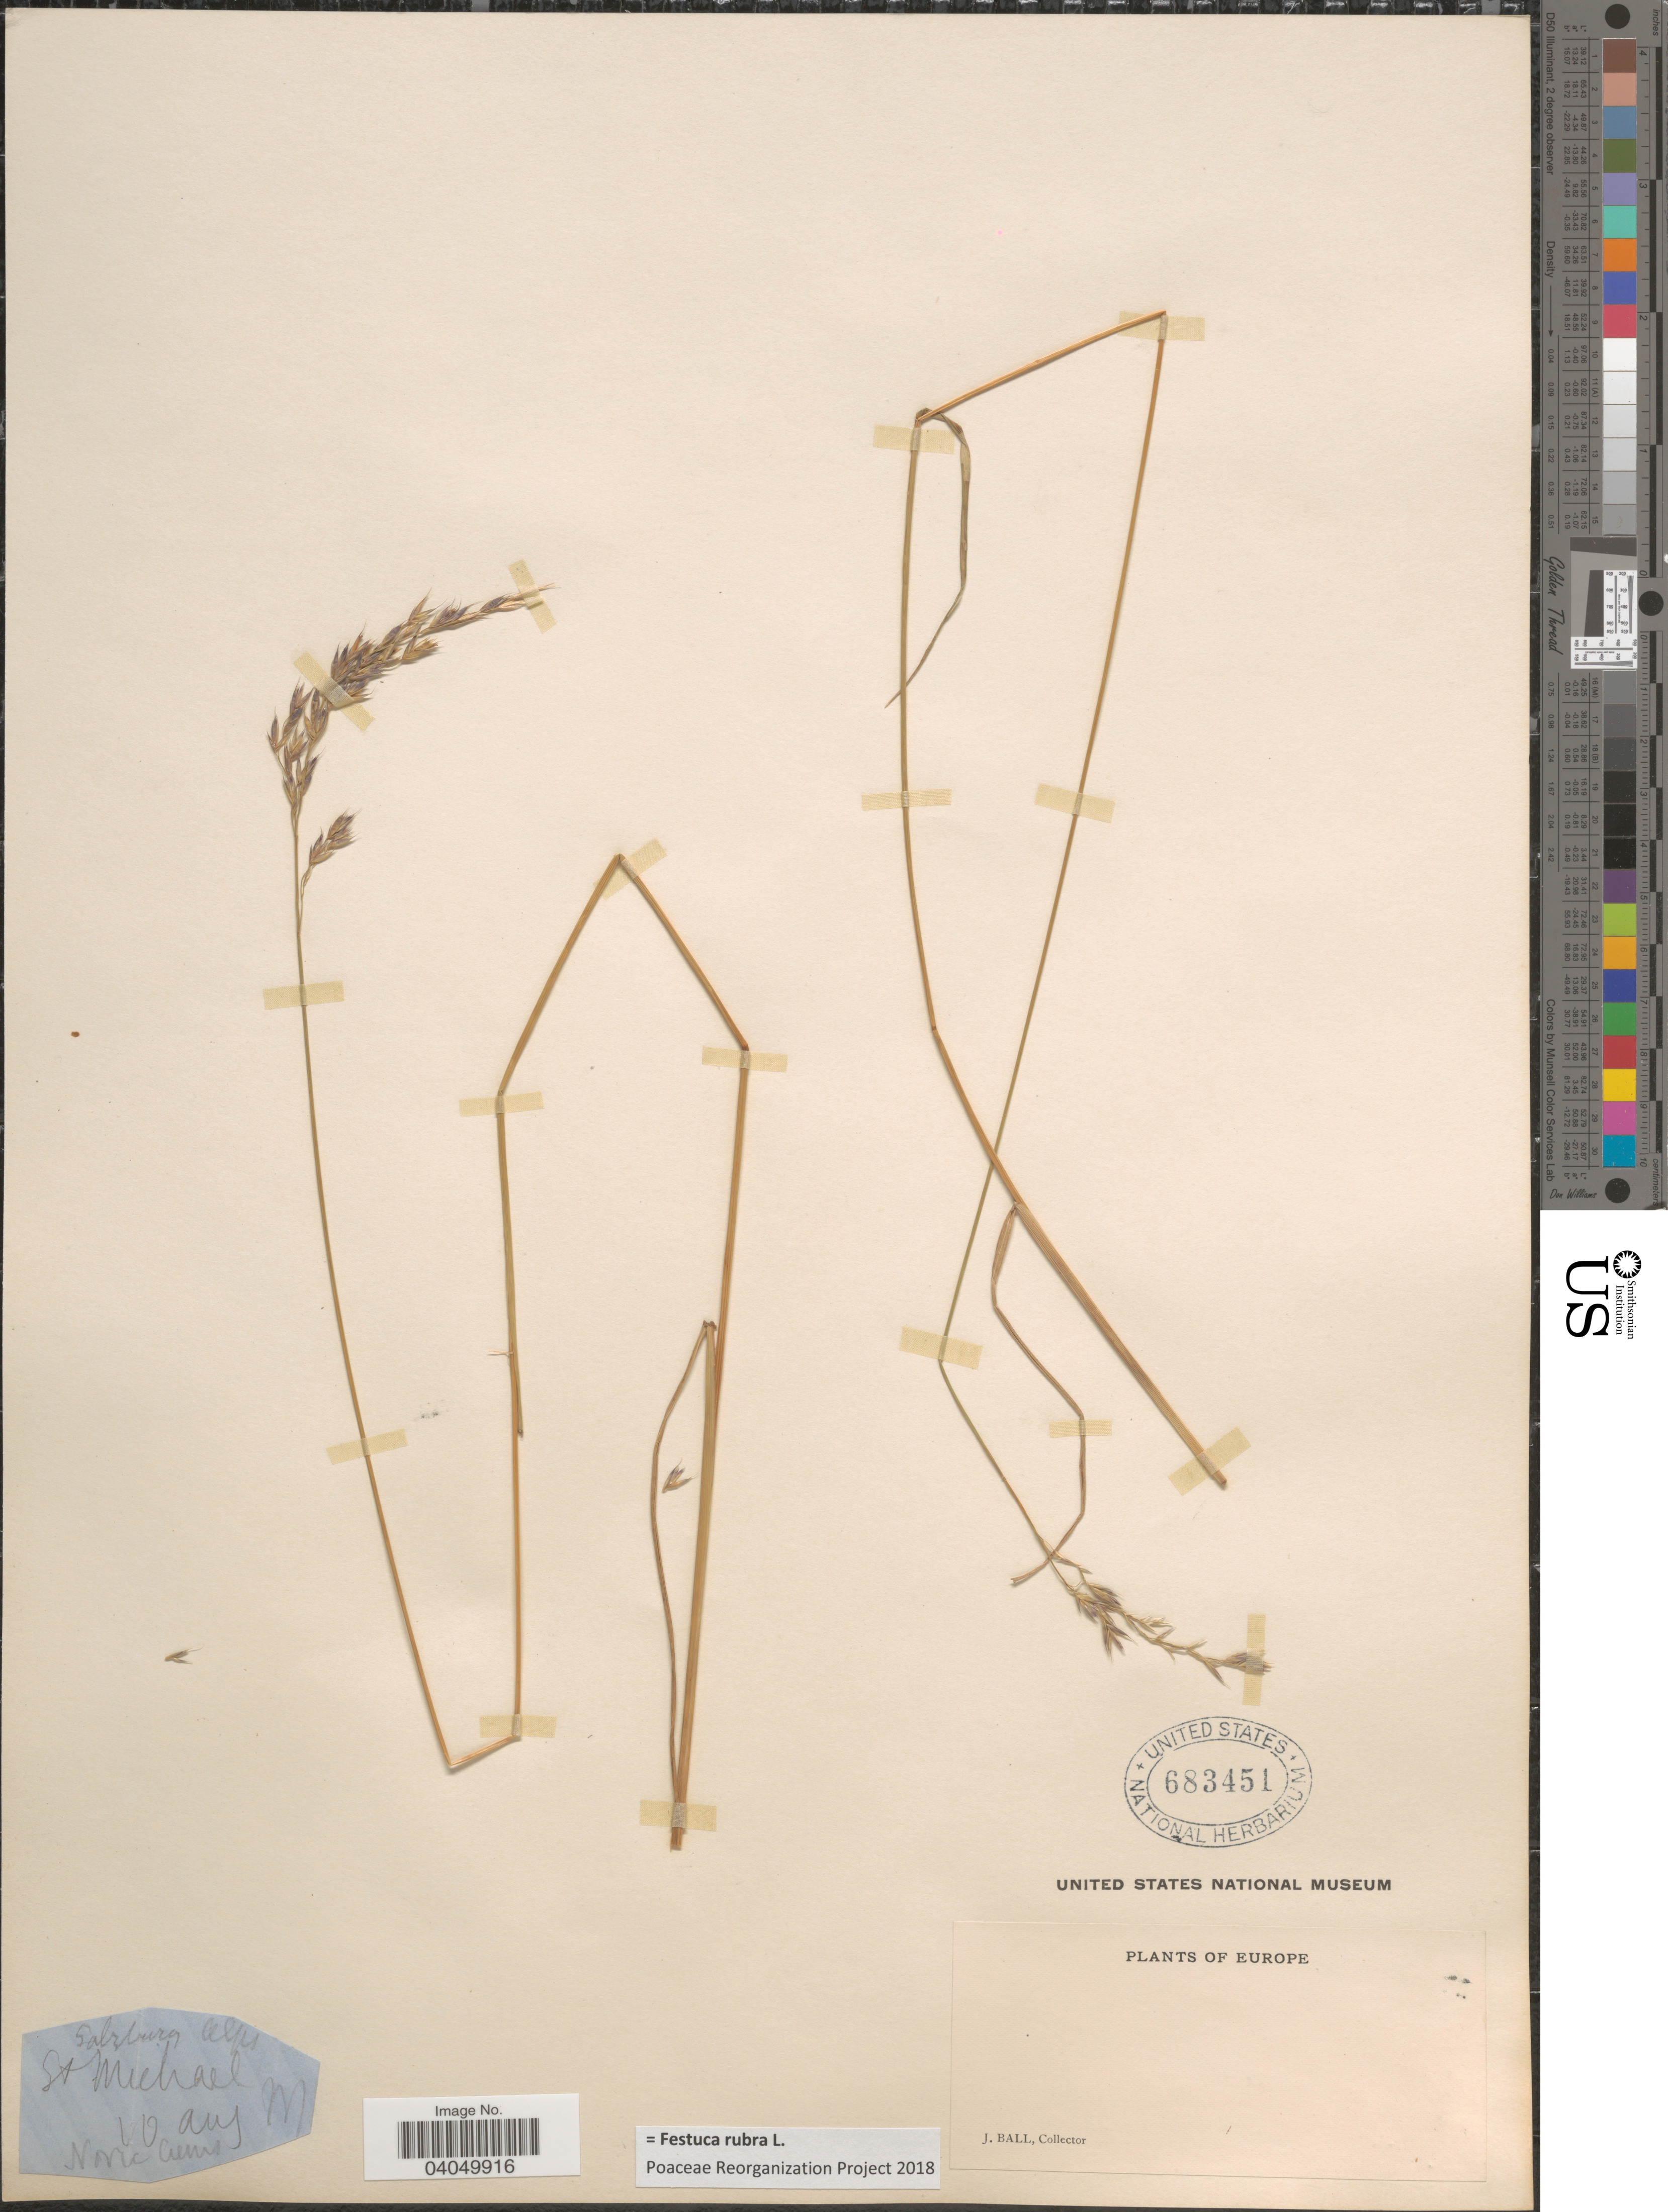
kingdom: Plantae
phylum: Tracheophyta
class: Liliopsida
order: Poales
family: Poaceae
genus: Festuca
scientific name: Festuca rubra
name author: L.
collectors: J. Ball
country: Austria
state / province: Salzburg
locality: Salzburg Alps. St. Michael.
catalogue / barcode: US 683451